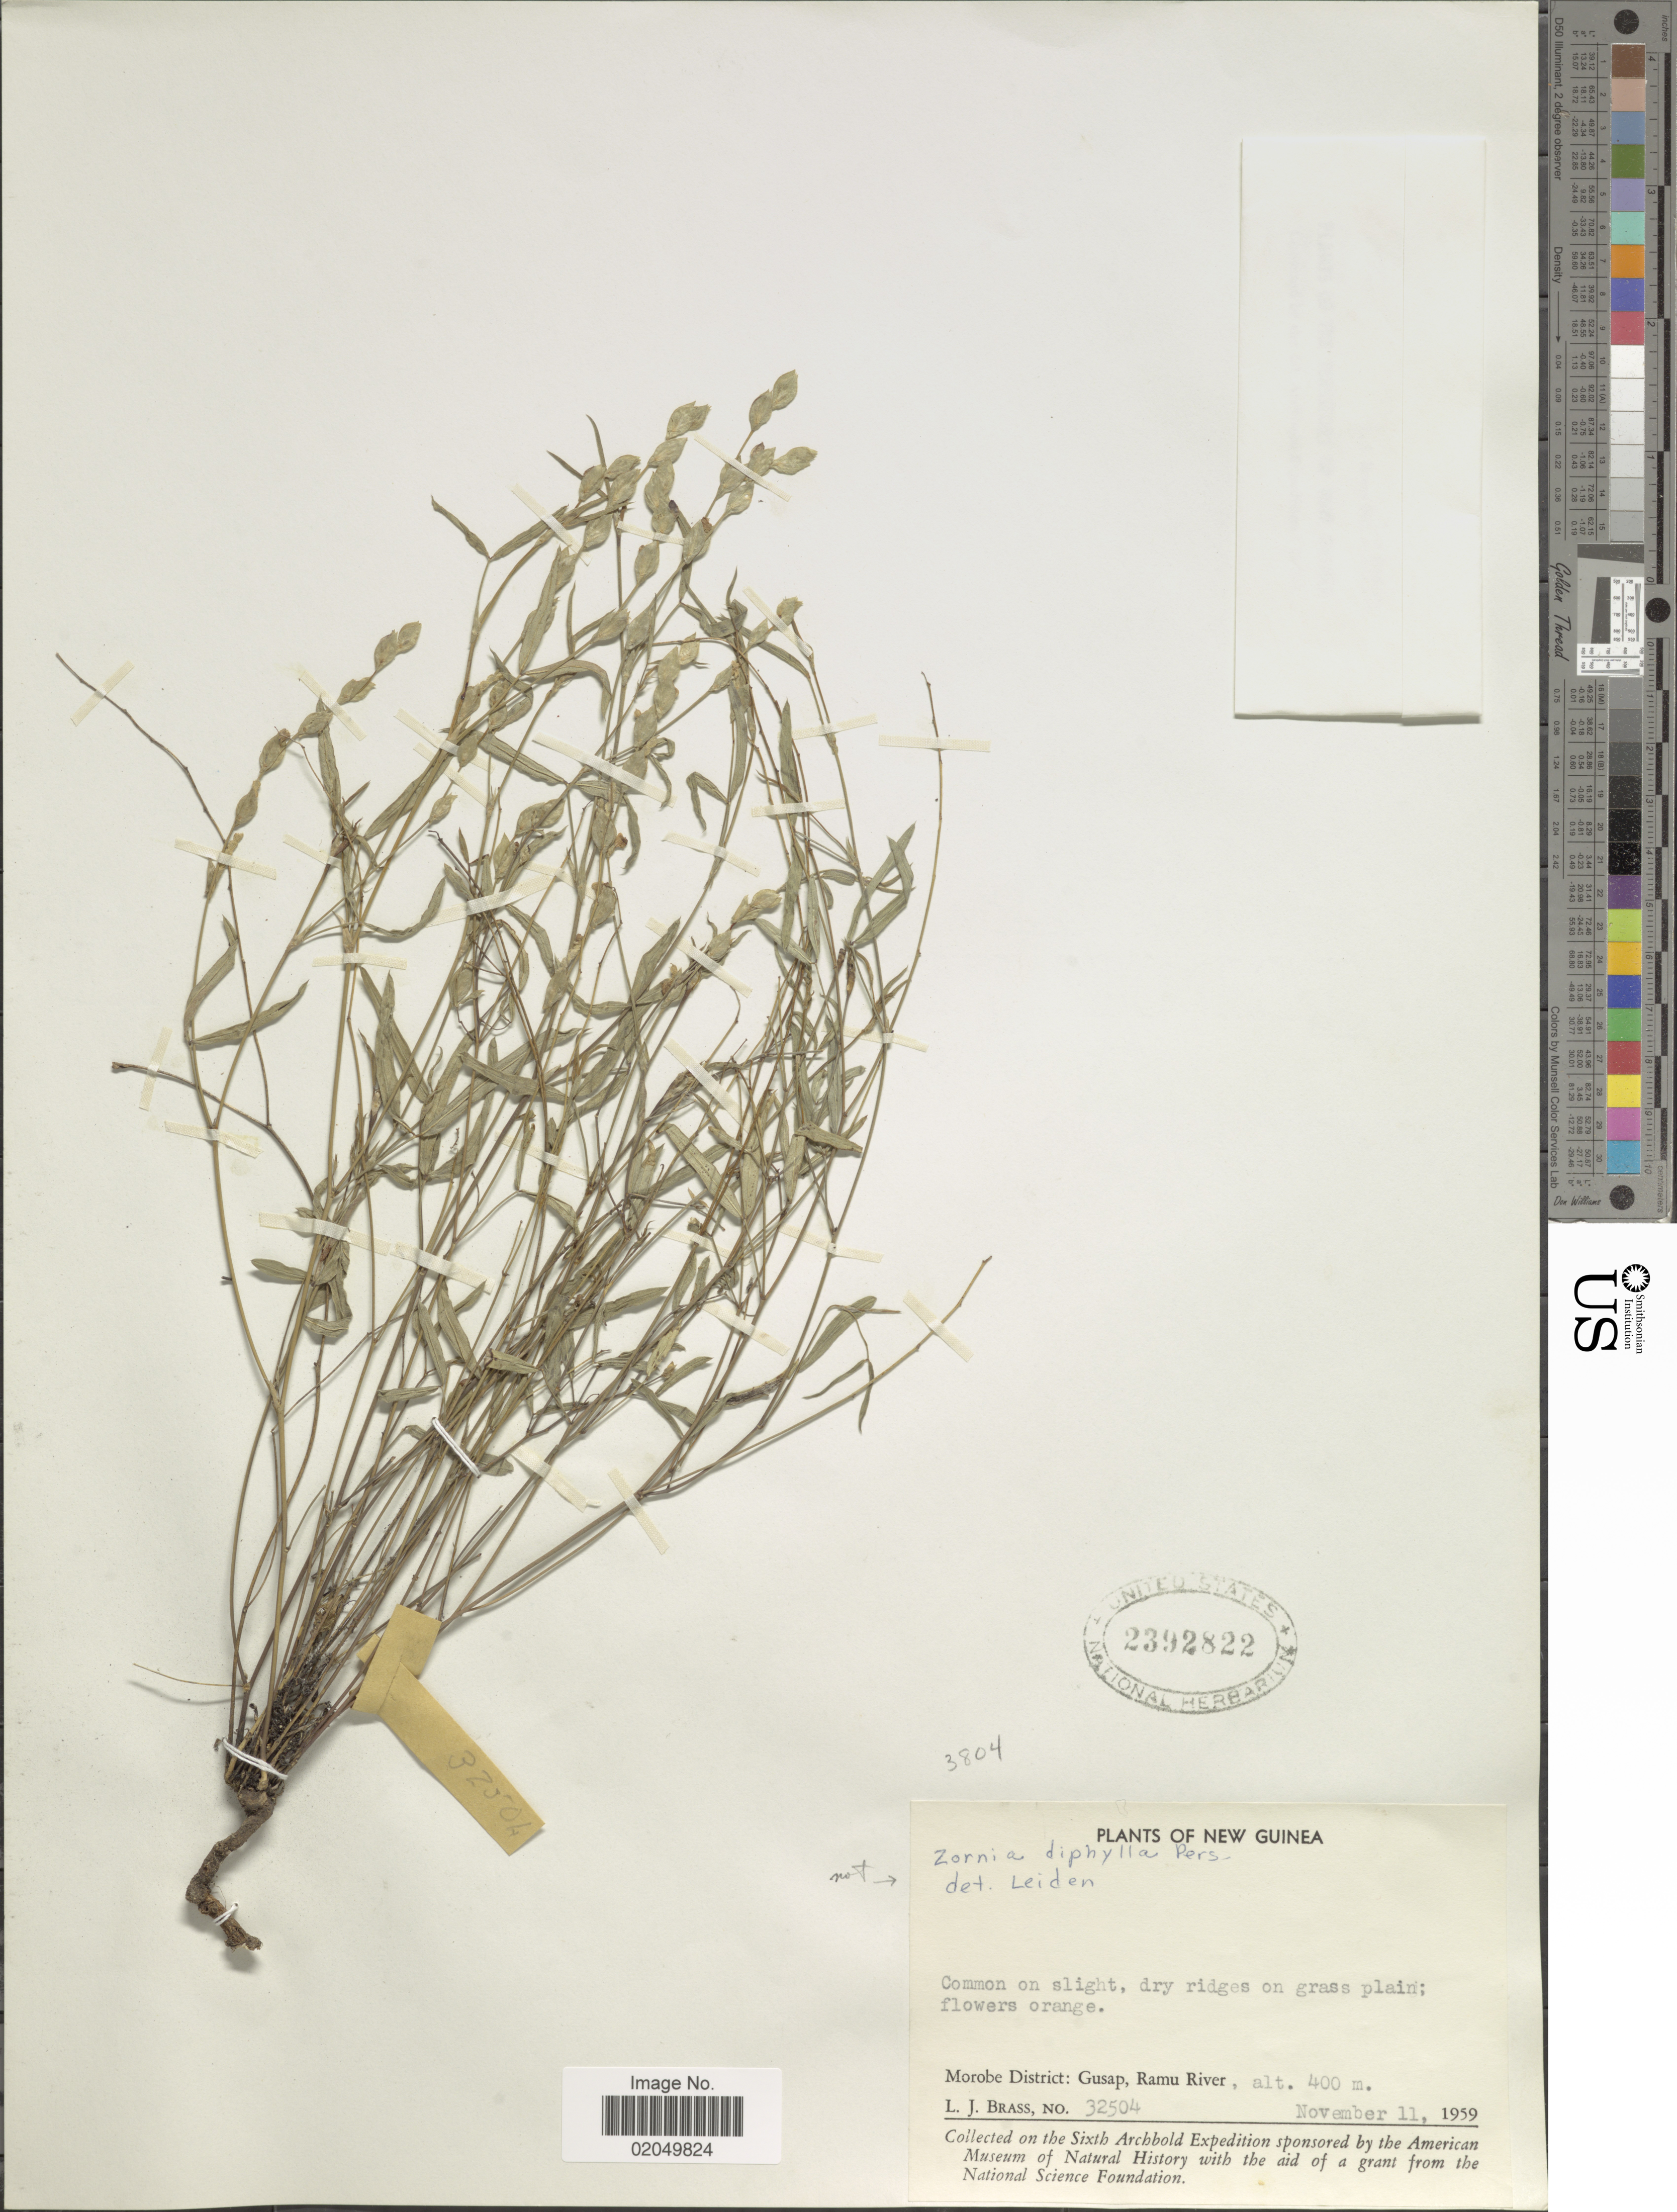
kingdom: Plantae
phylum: Tracheophyta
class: Magnoliopsida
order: Fabales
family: Fabaceae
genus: Zornia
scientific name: Zornia muriculata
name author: Mohlenbr.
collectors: L. J. Brass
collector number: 32504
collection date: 1959-11-11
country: Papua New Guinea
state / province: Morobe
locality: New Guinea, Gusap, Ramu River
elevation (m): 400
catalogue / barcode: US 2392822